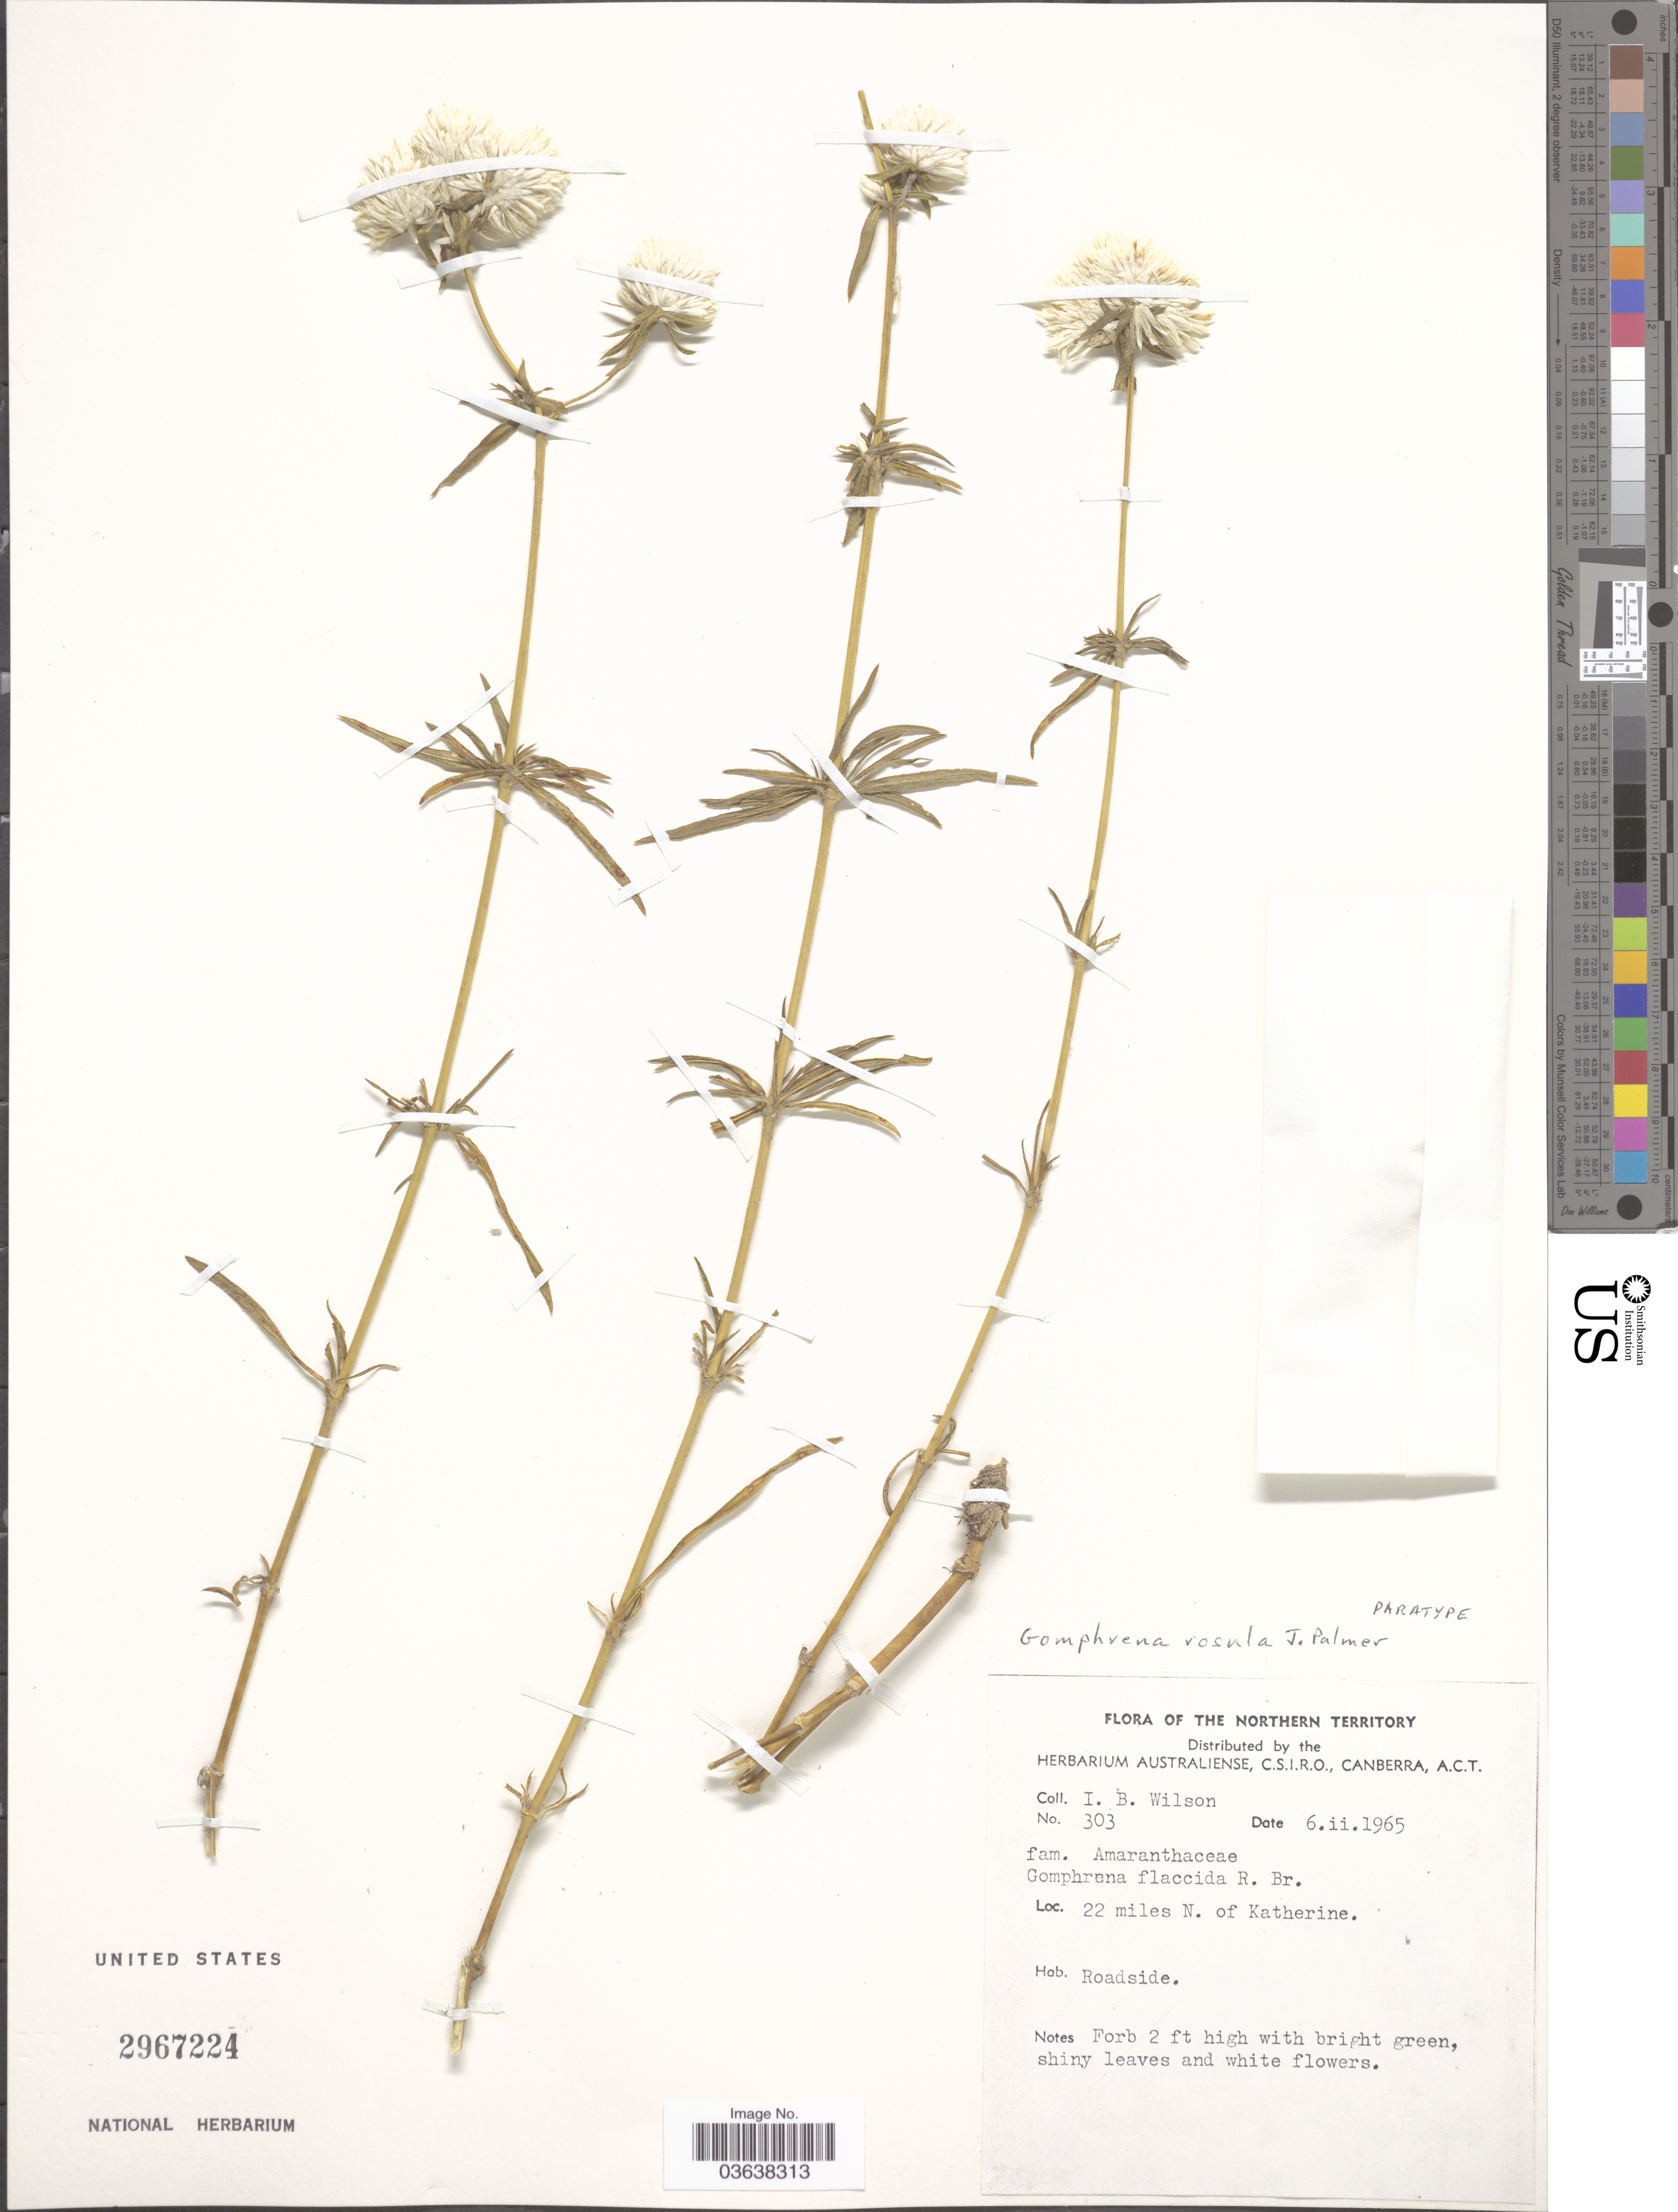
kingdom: Plantae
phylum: Tracheophyta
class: Magnoliopsida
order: Caryophyllales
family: Amaranthaceae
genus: Gomphrena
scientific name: Gomphrena rosula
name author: Palmer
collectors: I. B. Wilson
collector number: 303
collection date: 1965-02-06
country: Australia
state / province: Northern Territory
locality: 22 miles N. of Katherine. Roadside.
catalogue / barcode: US 2967224